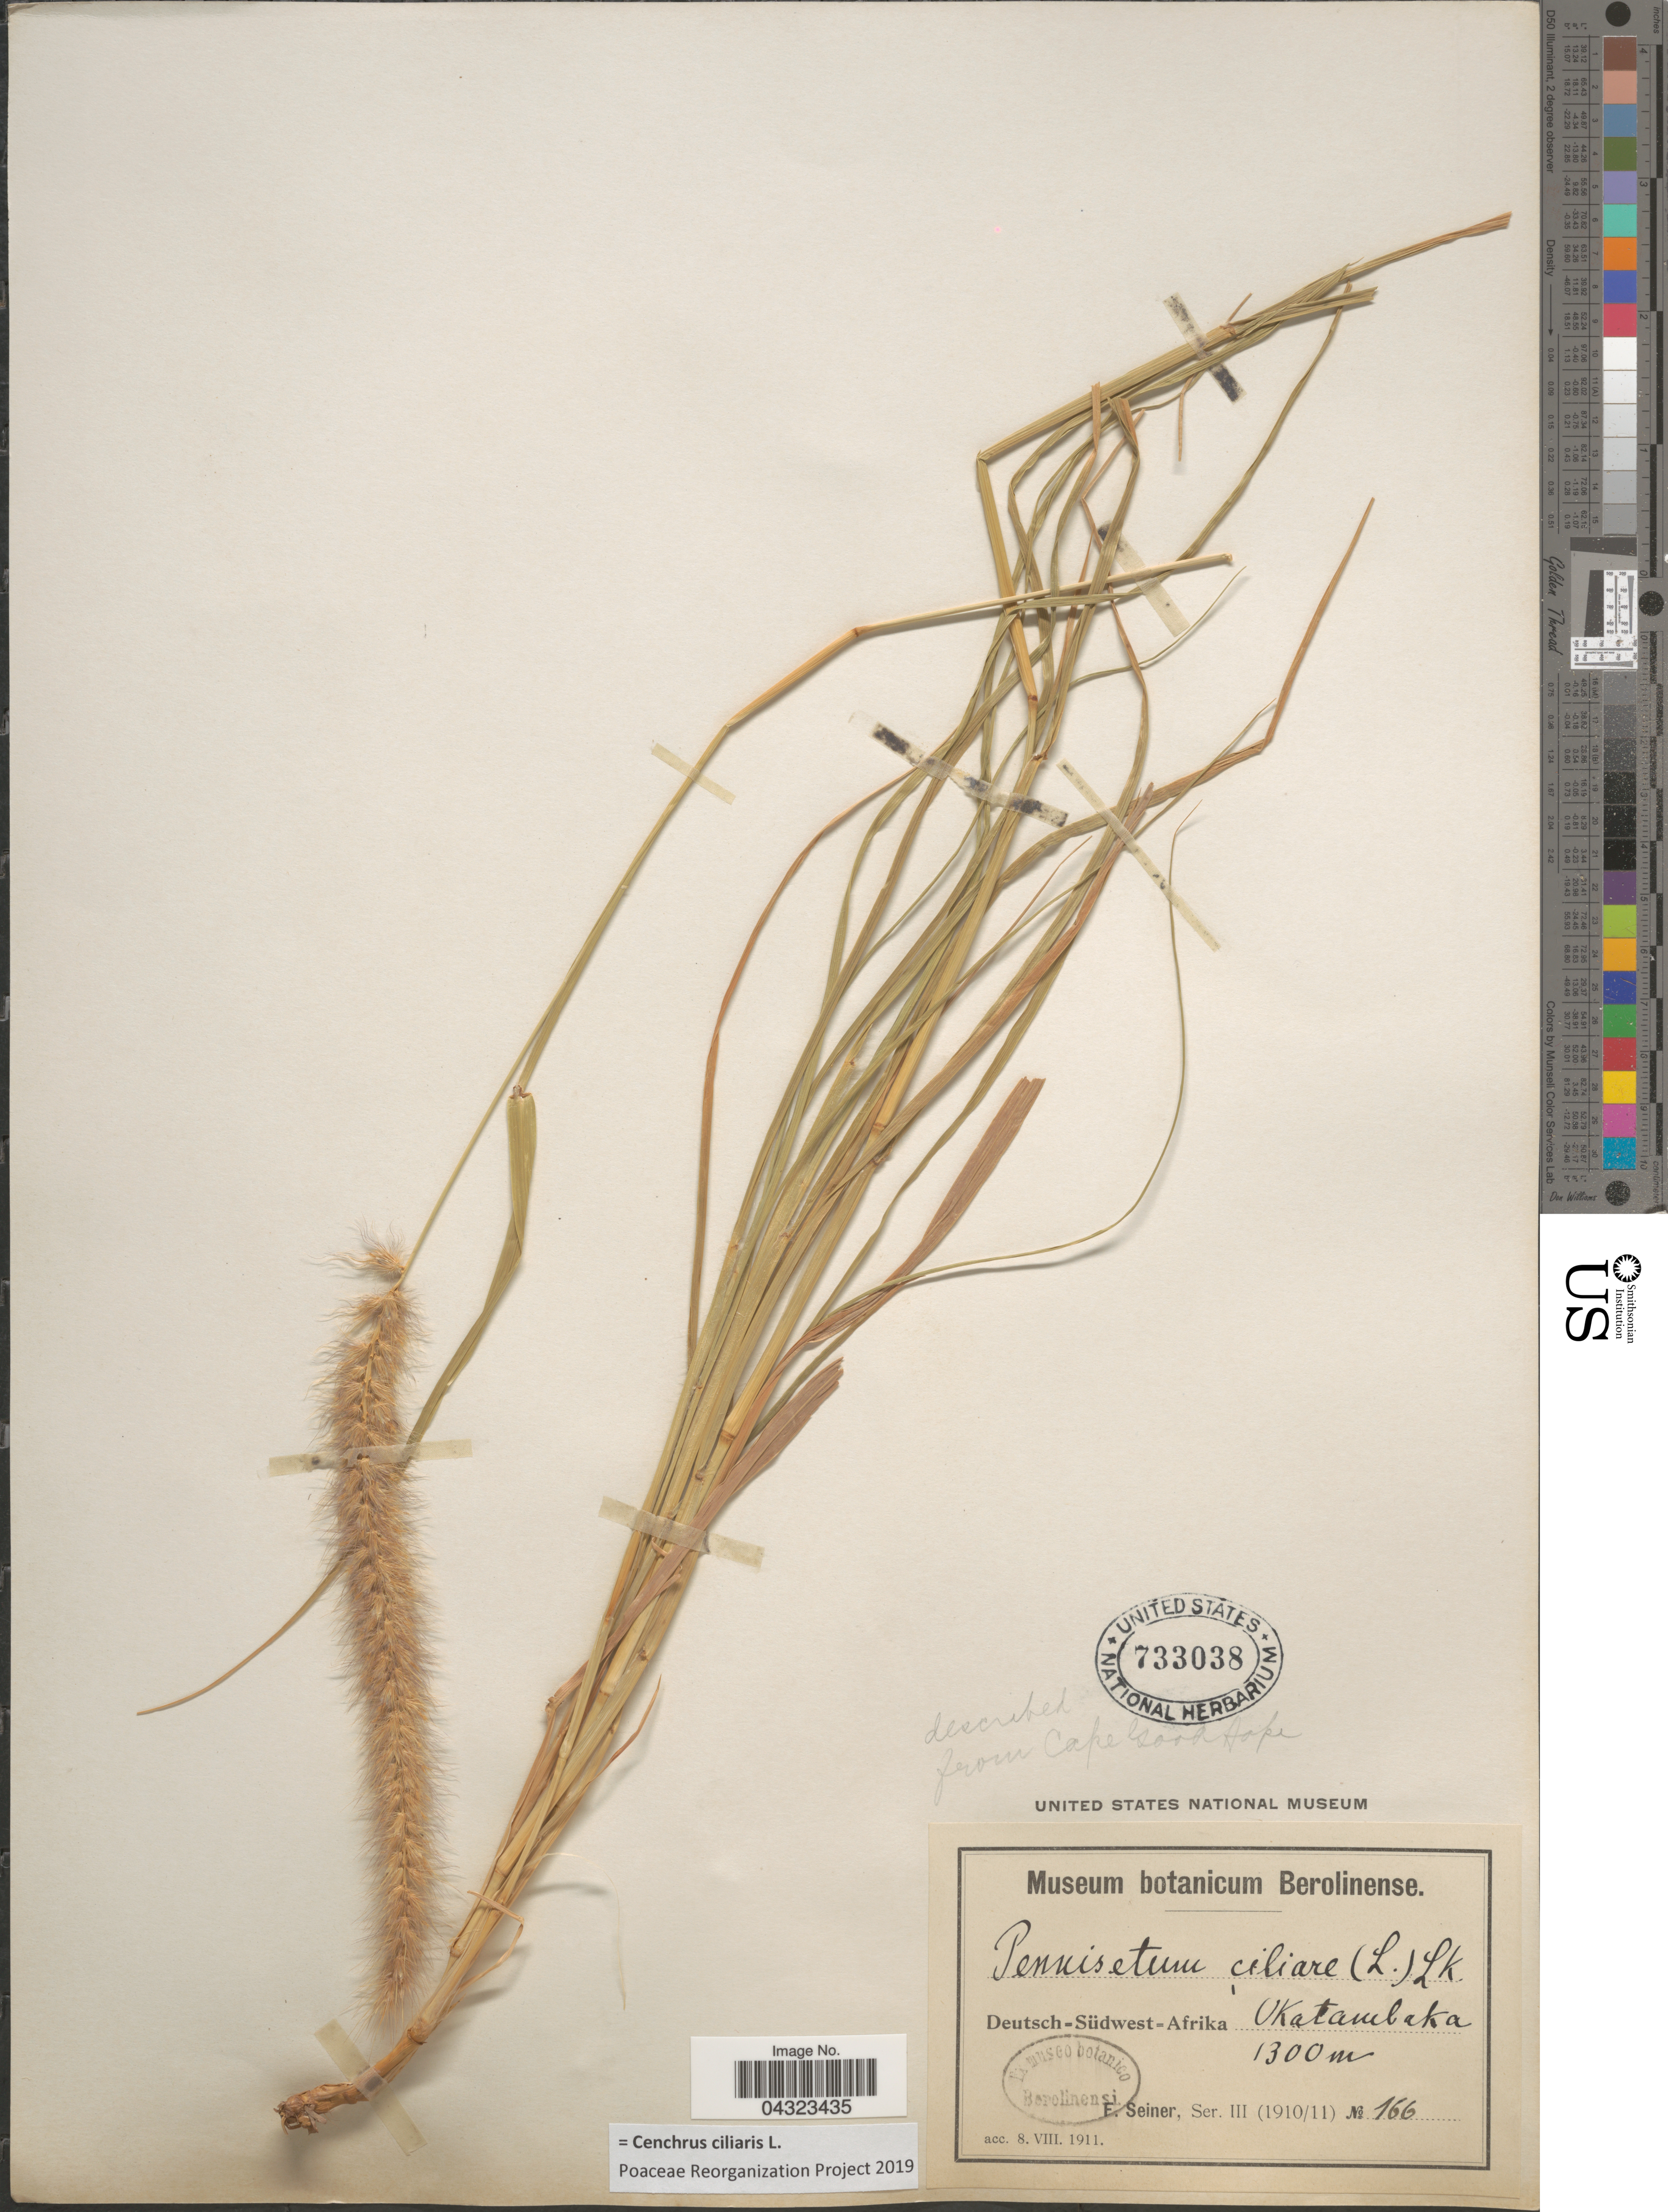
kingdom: Plantae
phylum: Tracheophyta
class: Liliopsida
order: Poales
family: Poaceae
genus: Cenchrus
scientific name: Cenchrus ciliaris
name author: L.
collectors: F. Seiner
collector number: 166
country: Namibia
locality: Deutsch-Südwest-Afrika. Okatambaka.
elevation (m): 1300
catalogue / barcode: US 733038